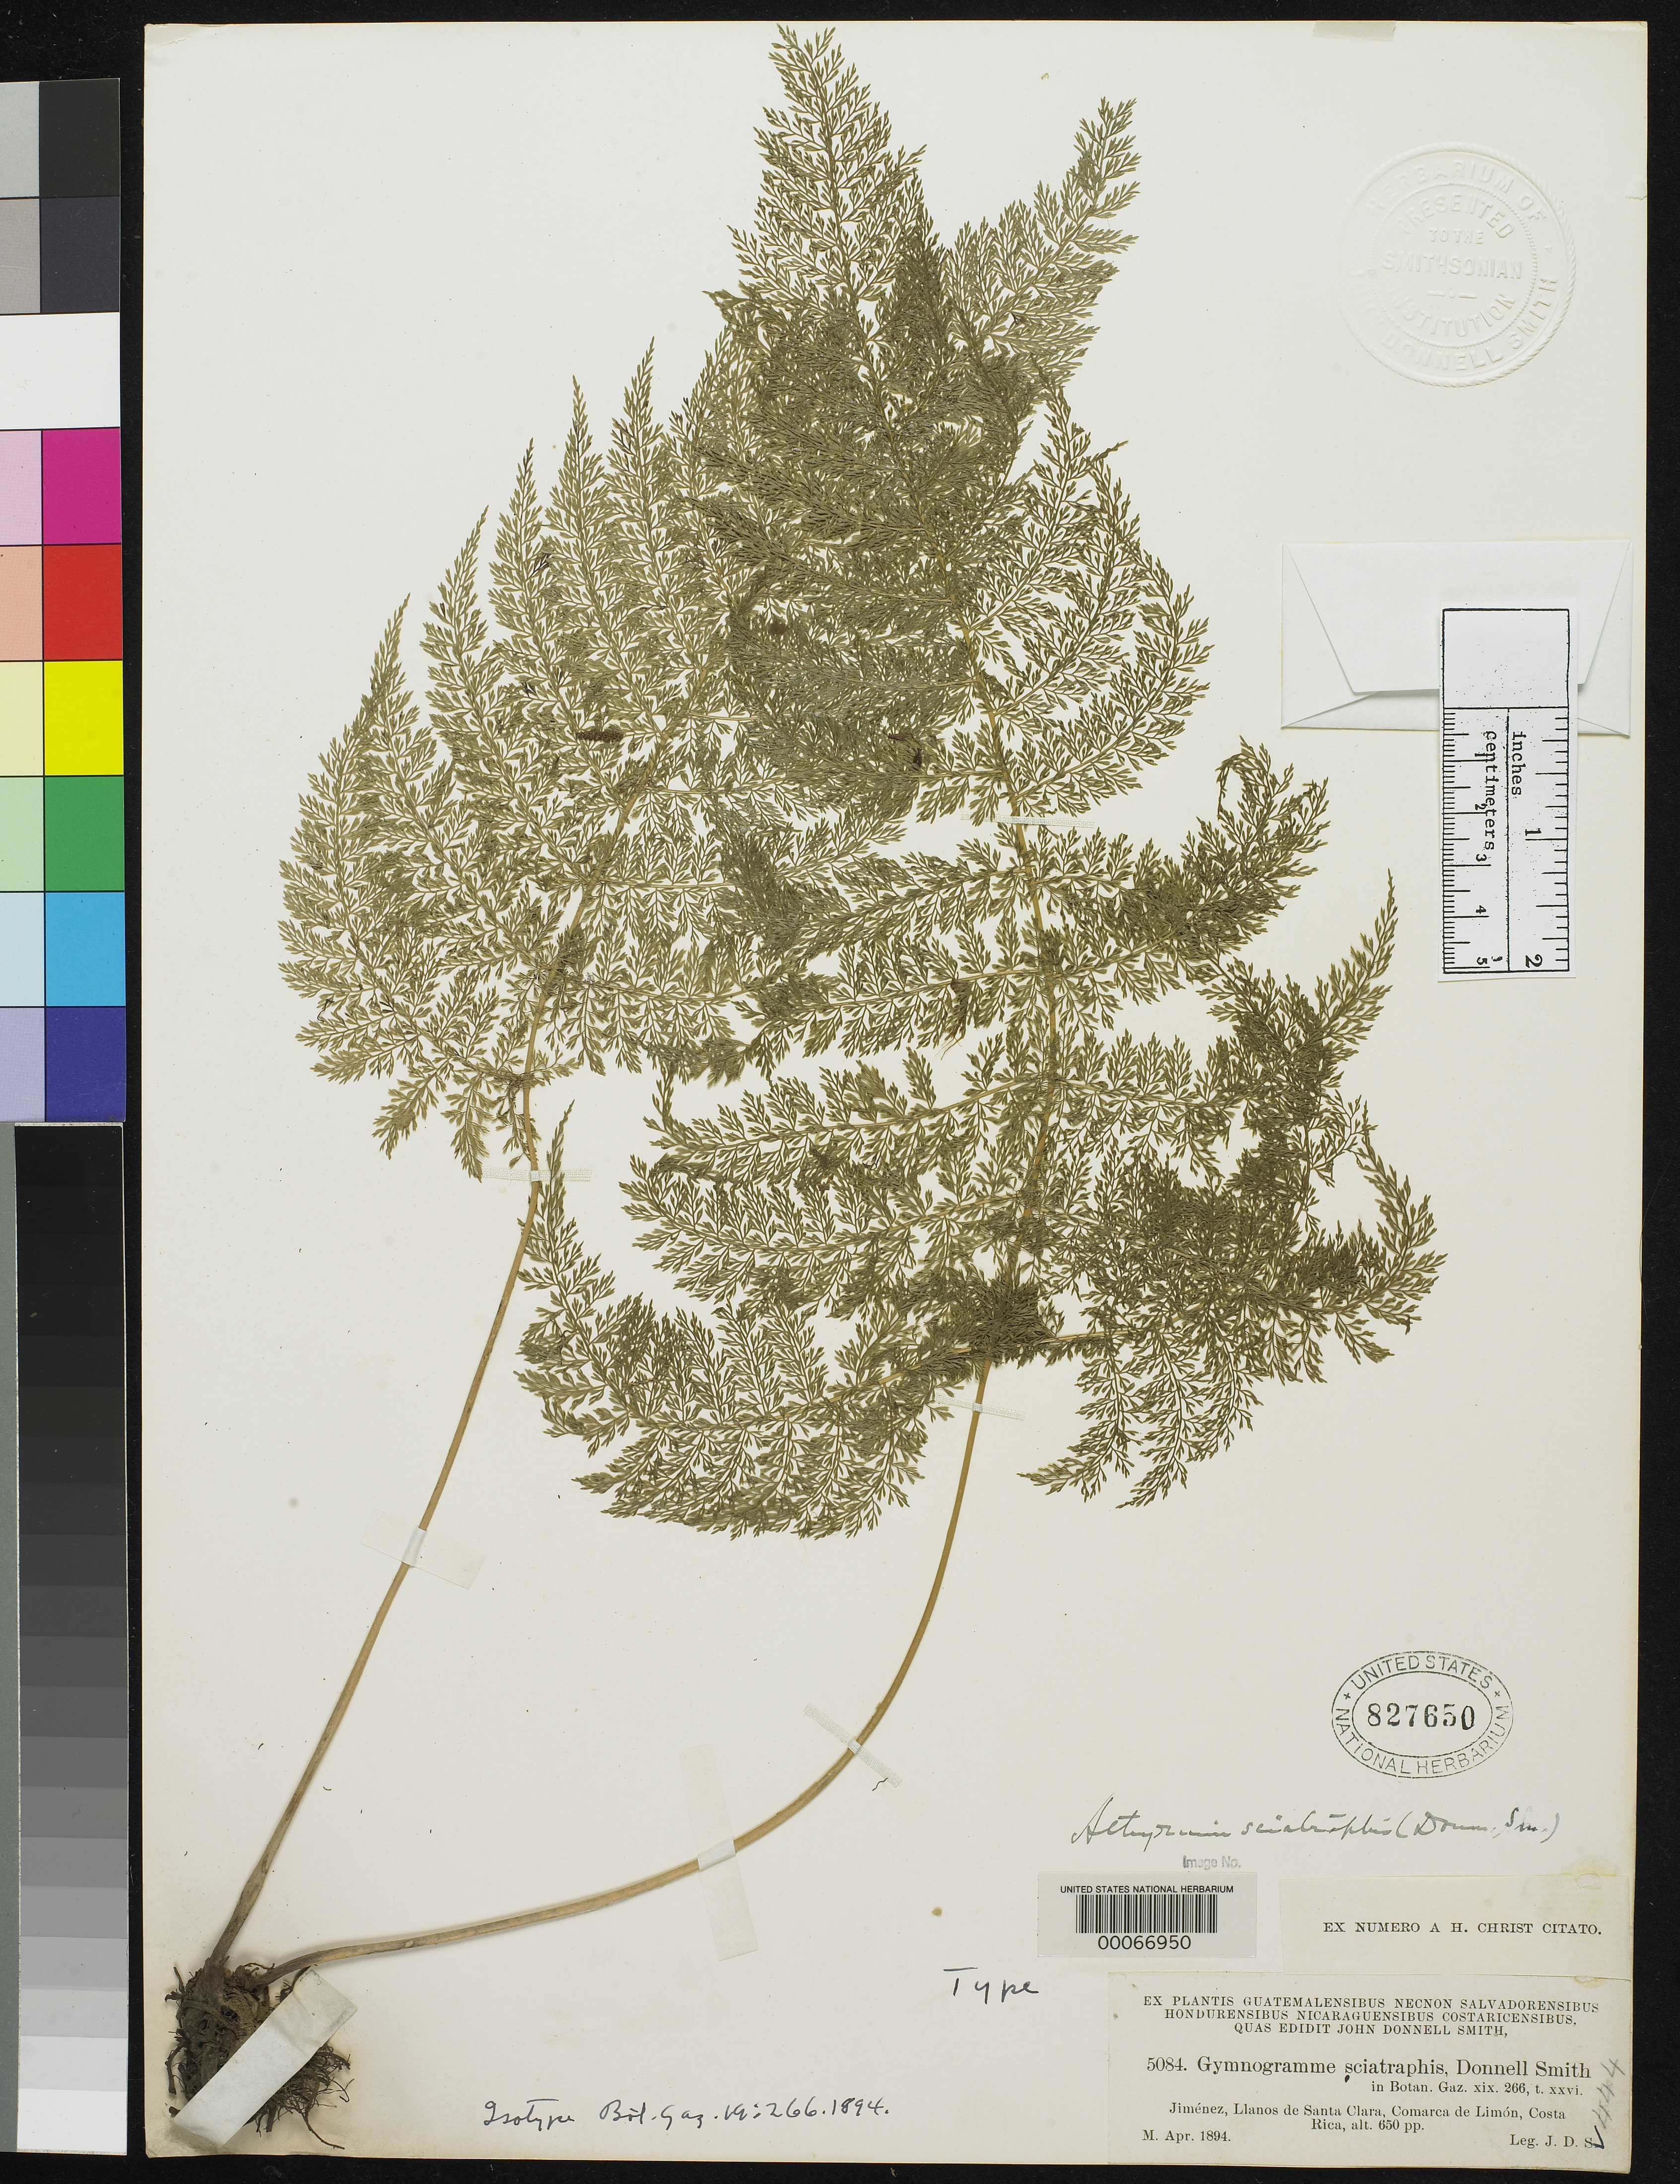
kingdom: Plantae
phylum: Tracheophyta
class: Polypodiopsida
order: Polypodiales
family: Pteridaceae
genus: Gymnogramma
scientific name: Gymnogramma sciatraphis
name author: Donn. Sm.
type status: Holotype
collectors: J. Donnell Smith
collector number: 5084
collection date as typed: Apr 1894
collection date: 1894-04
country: Costa Rica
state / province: Limón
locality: Jimenez, llanos de Santa Clara.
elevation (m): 198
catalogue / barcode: US 827650